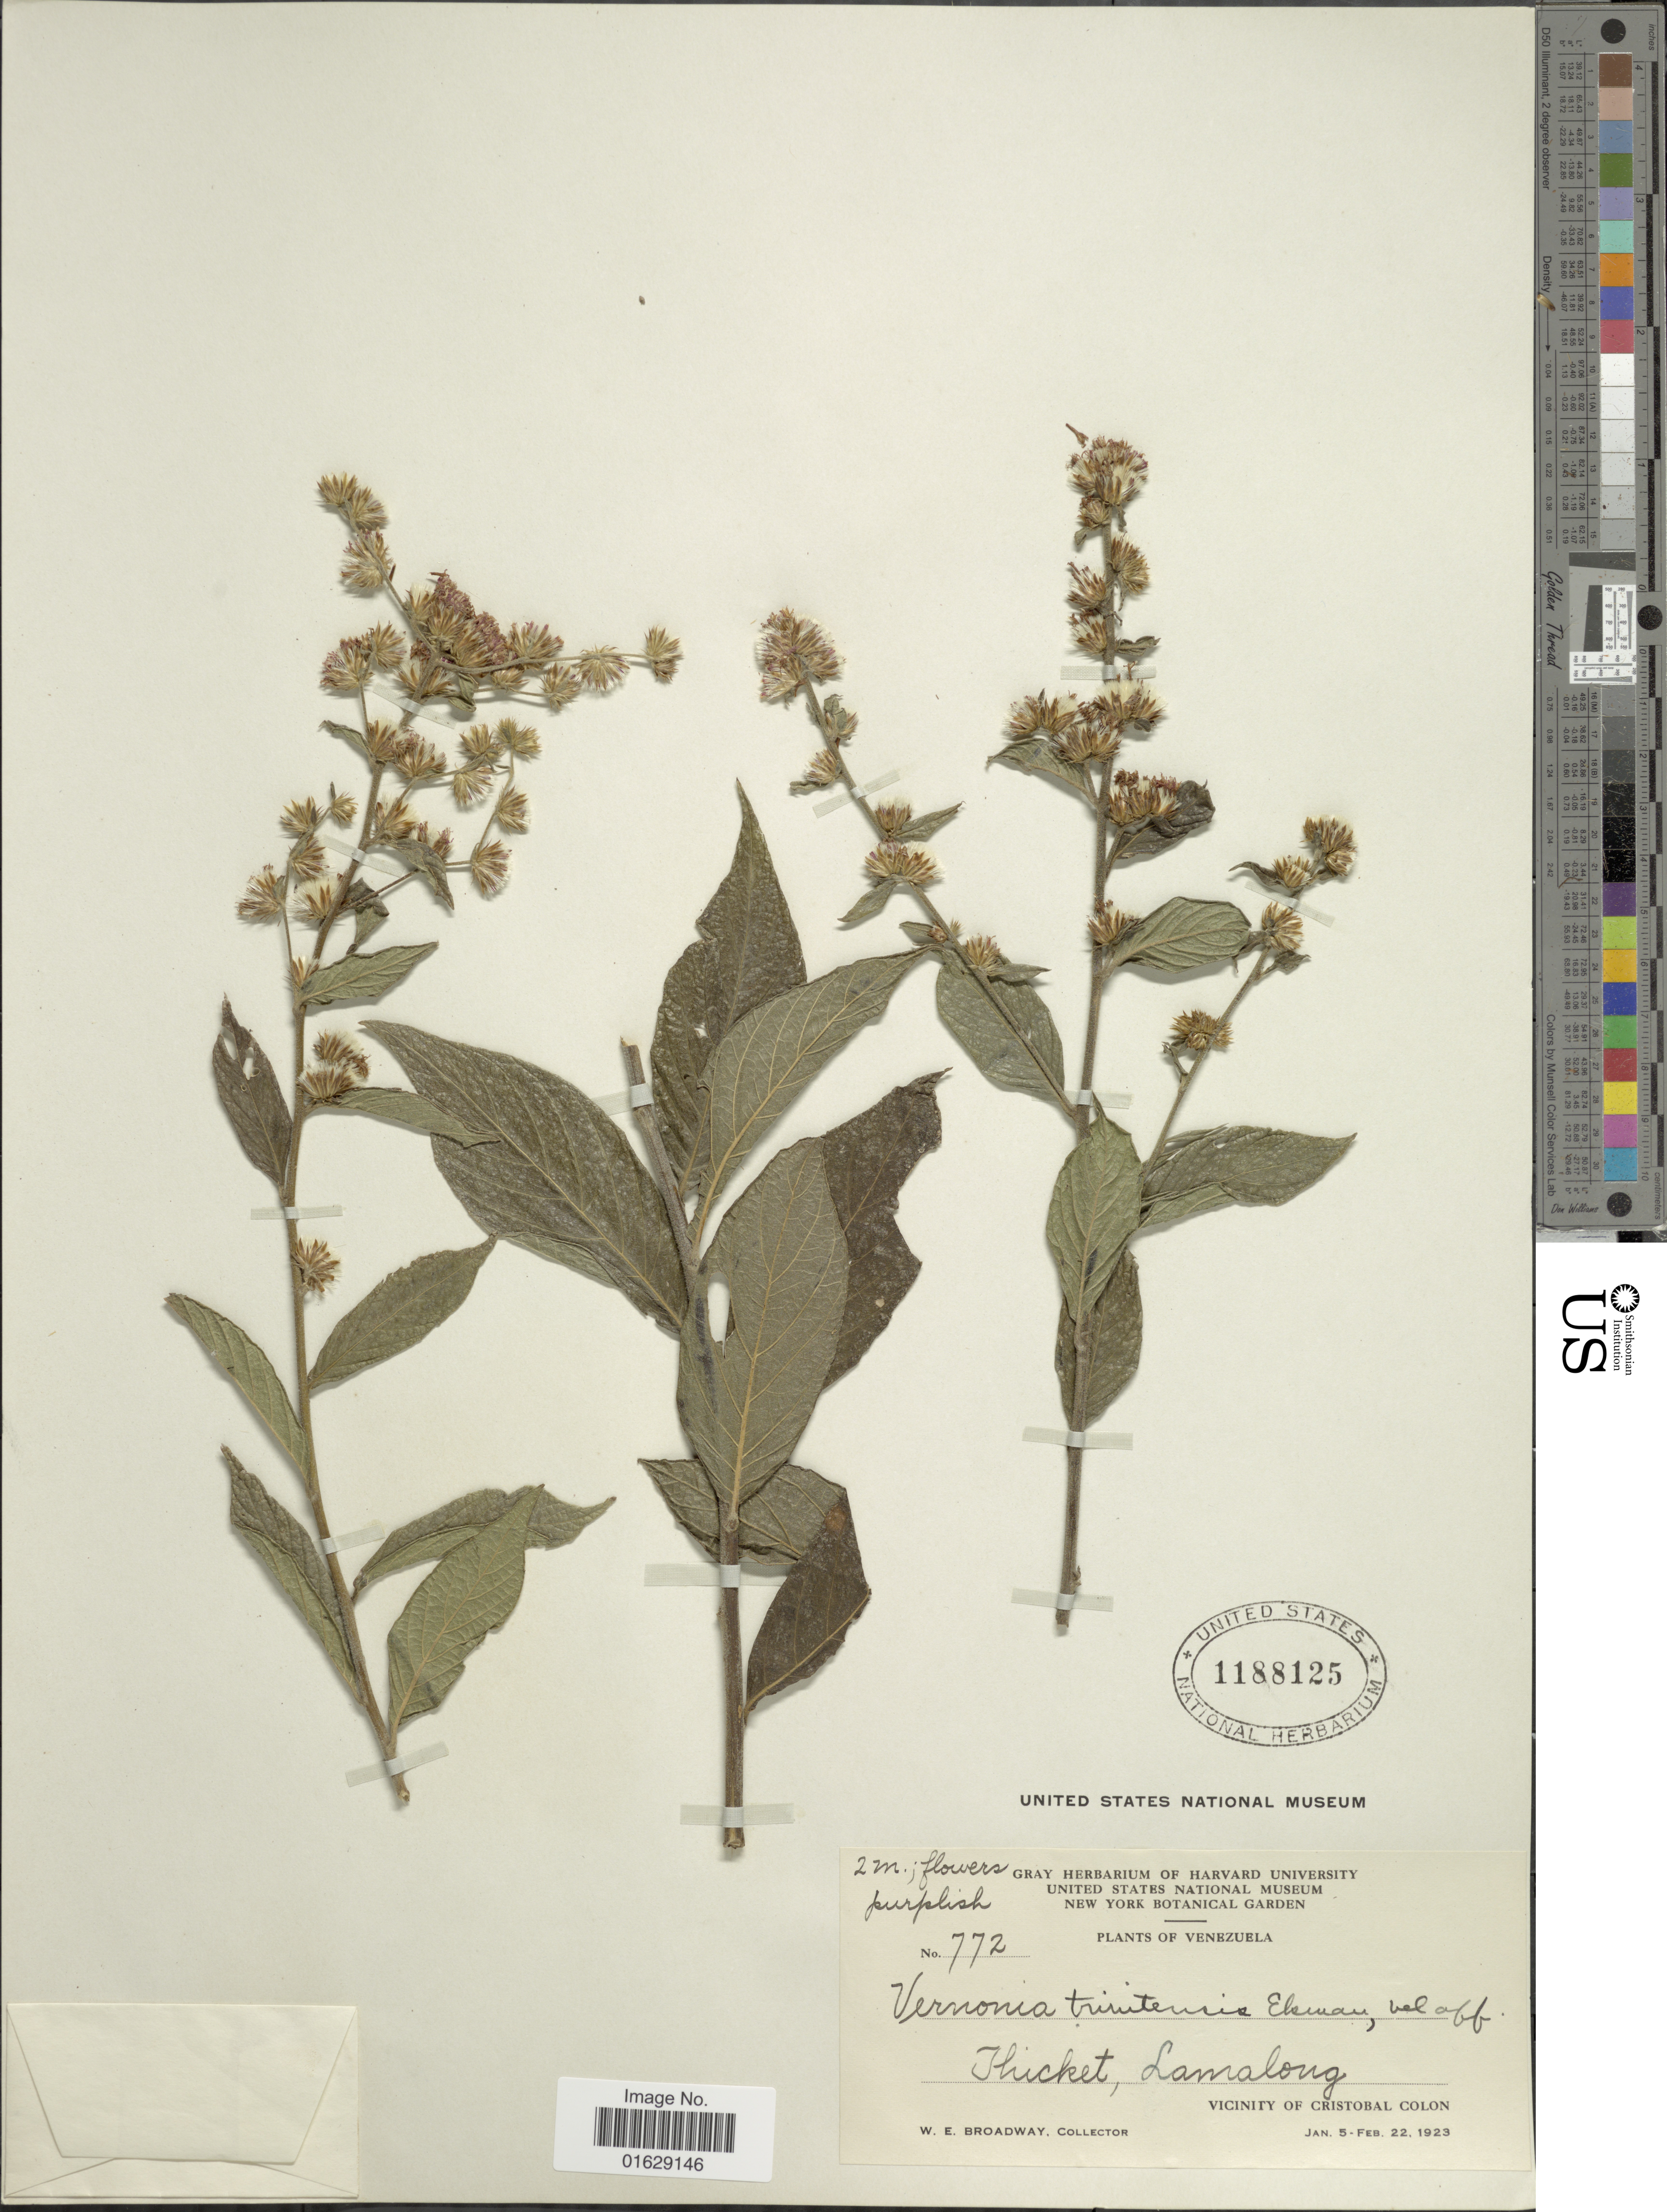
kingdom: Plantae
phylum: Tracheophyta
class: Magnoliopsida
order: Asterales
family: Asteraceae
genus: Lepidaploa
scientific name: Lepidaploa trinitatis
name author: (Ekman) H. Rob.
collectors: W. E. Broadway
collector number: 772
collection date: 1923-01-05/1923-02-22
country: Venezuela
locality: Thicket, Lamalong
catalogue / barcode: US 1188125